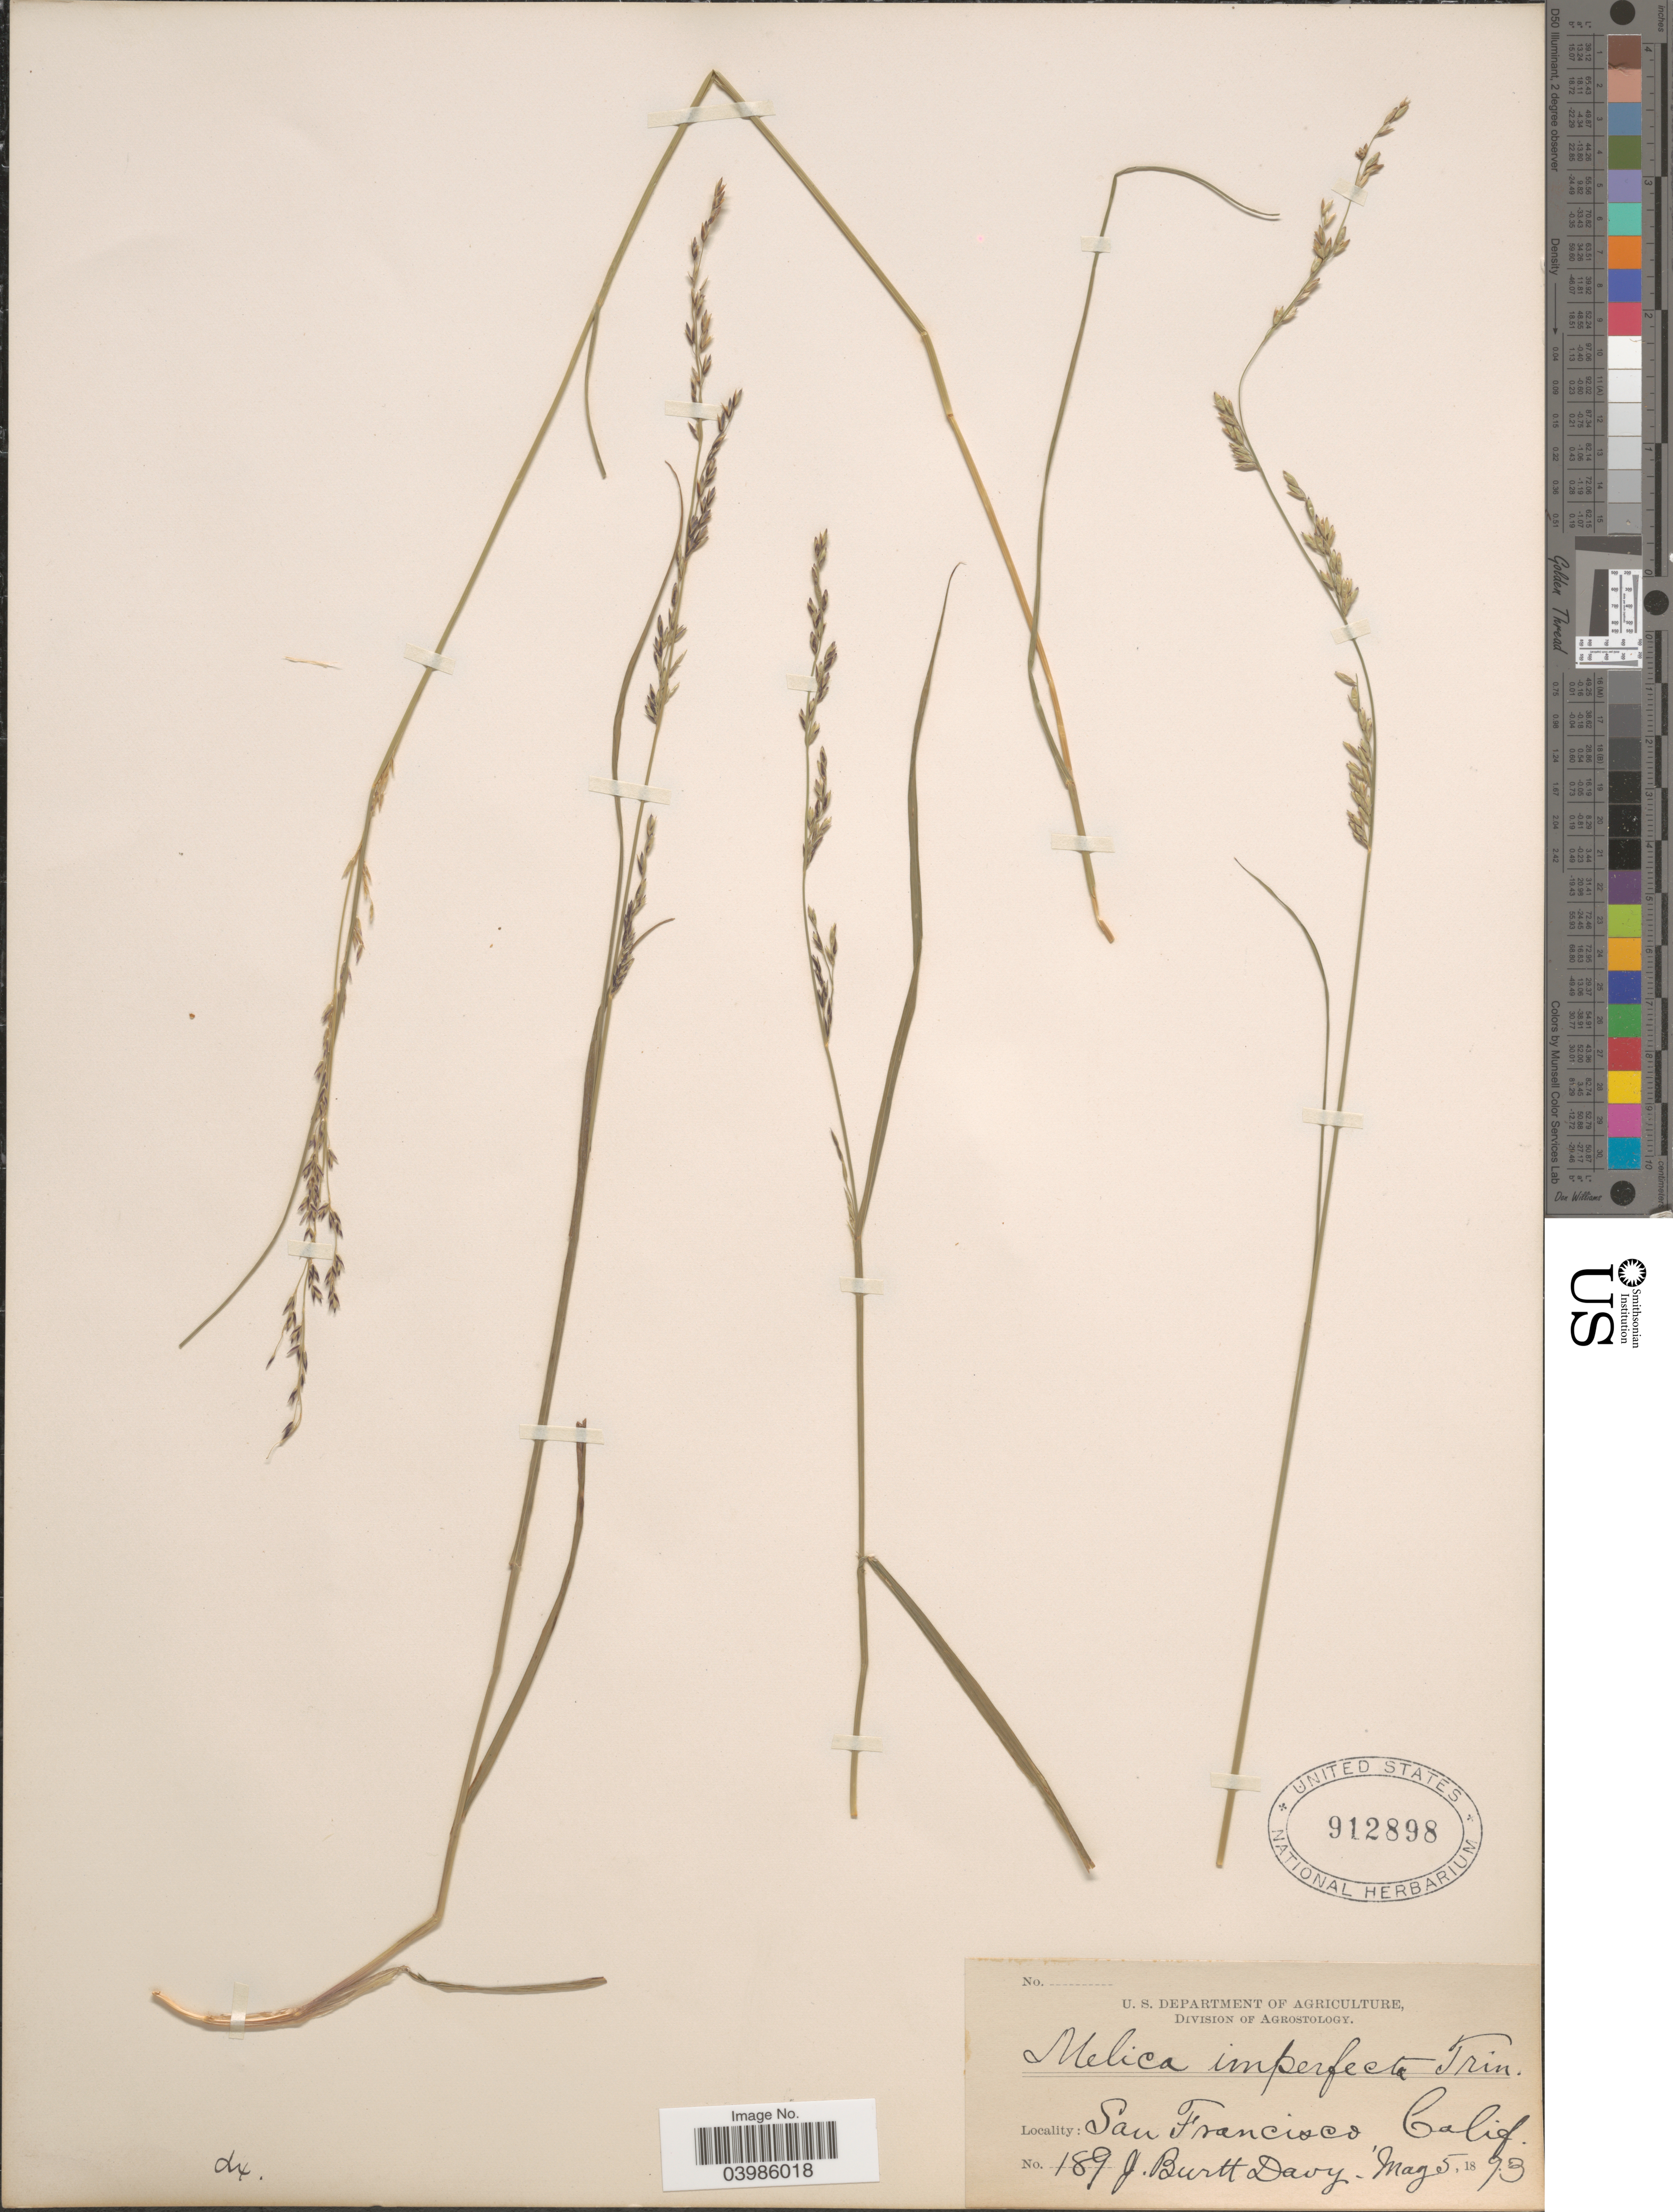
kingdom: Plantae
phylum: Tracheophyta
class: Liliopsida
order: Poales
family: Poaceae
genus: Melica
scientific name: Melica imperfecta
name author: Trin.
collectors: J. Burtt Davy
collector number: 189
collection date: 1893-05-05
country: United States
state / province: California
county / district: San Francisco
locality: San Francisco.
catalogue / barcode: US 912898